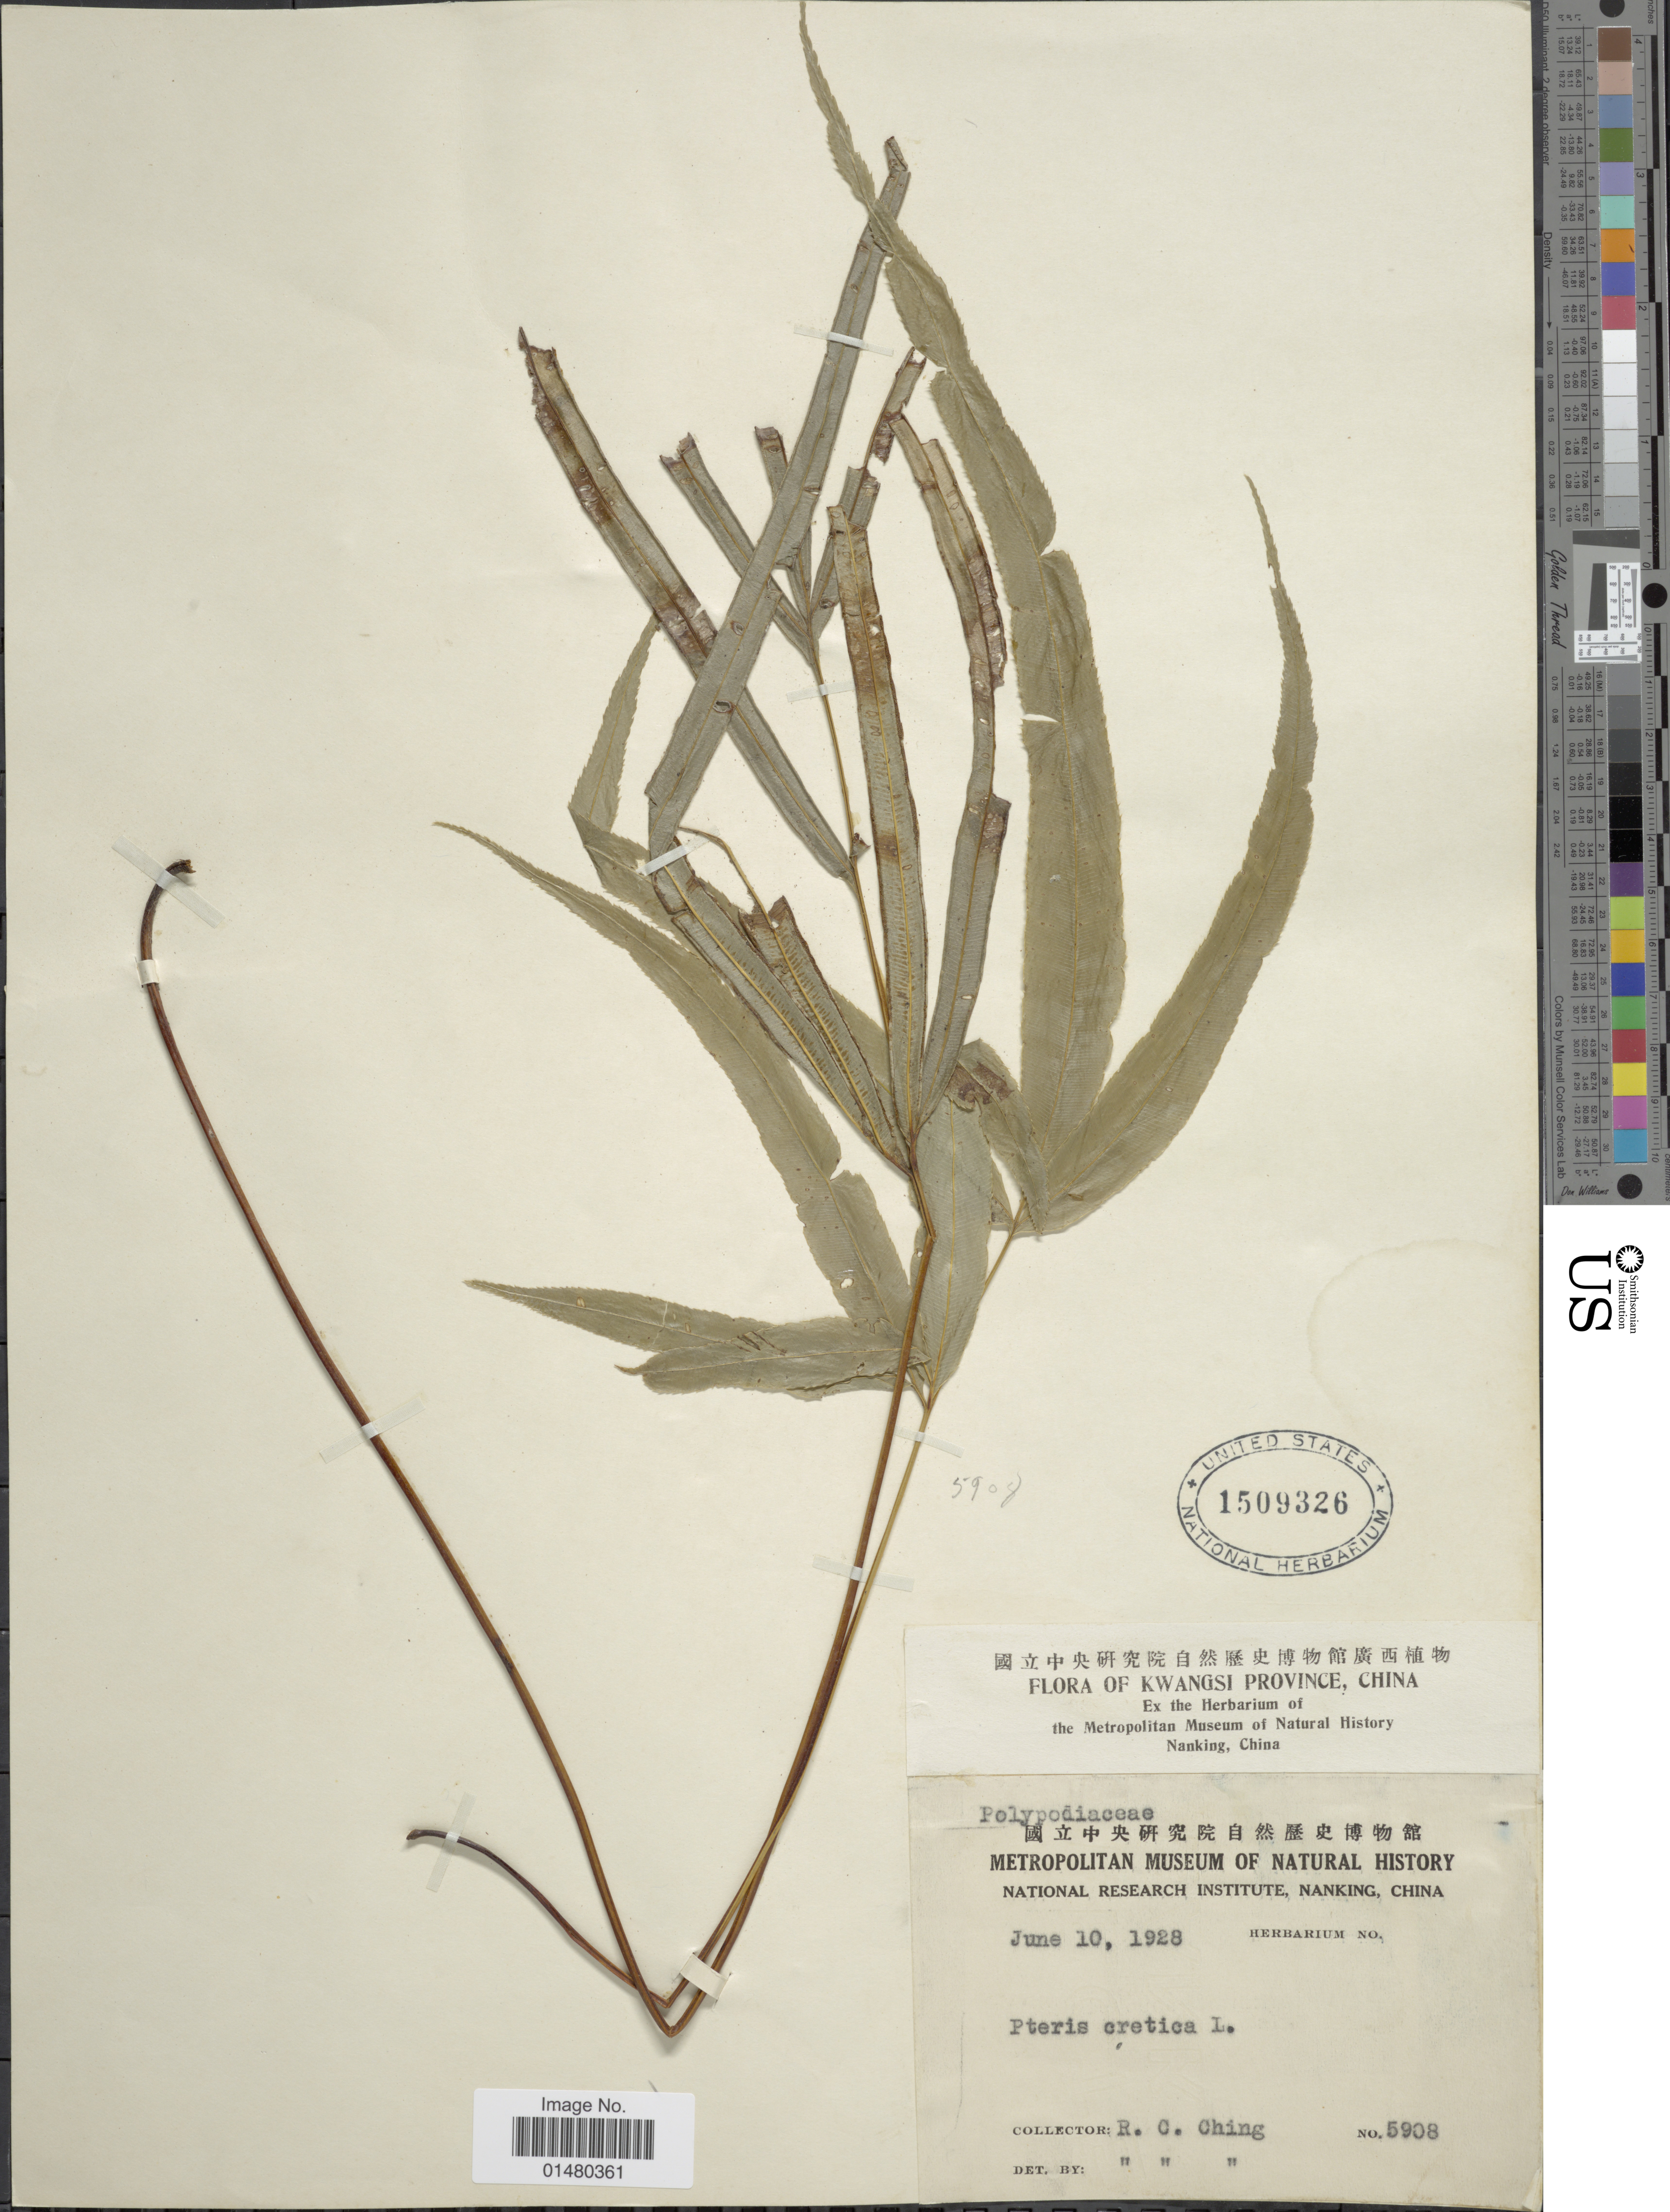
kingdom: Plantae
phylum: Tracheophyta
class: Polypodiopsida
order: Polypodiales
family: Pteridaceae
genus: Pteris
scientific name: Pteris cretica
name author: L.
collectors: R. C. Ching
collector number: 5908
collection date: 1928-06-10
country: China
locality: Kwangsi Province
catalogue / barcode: US 1509326